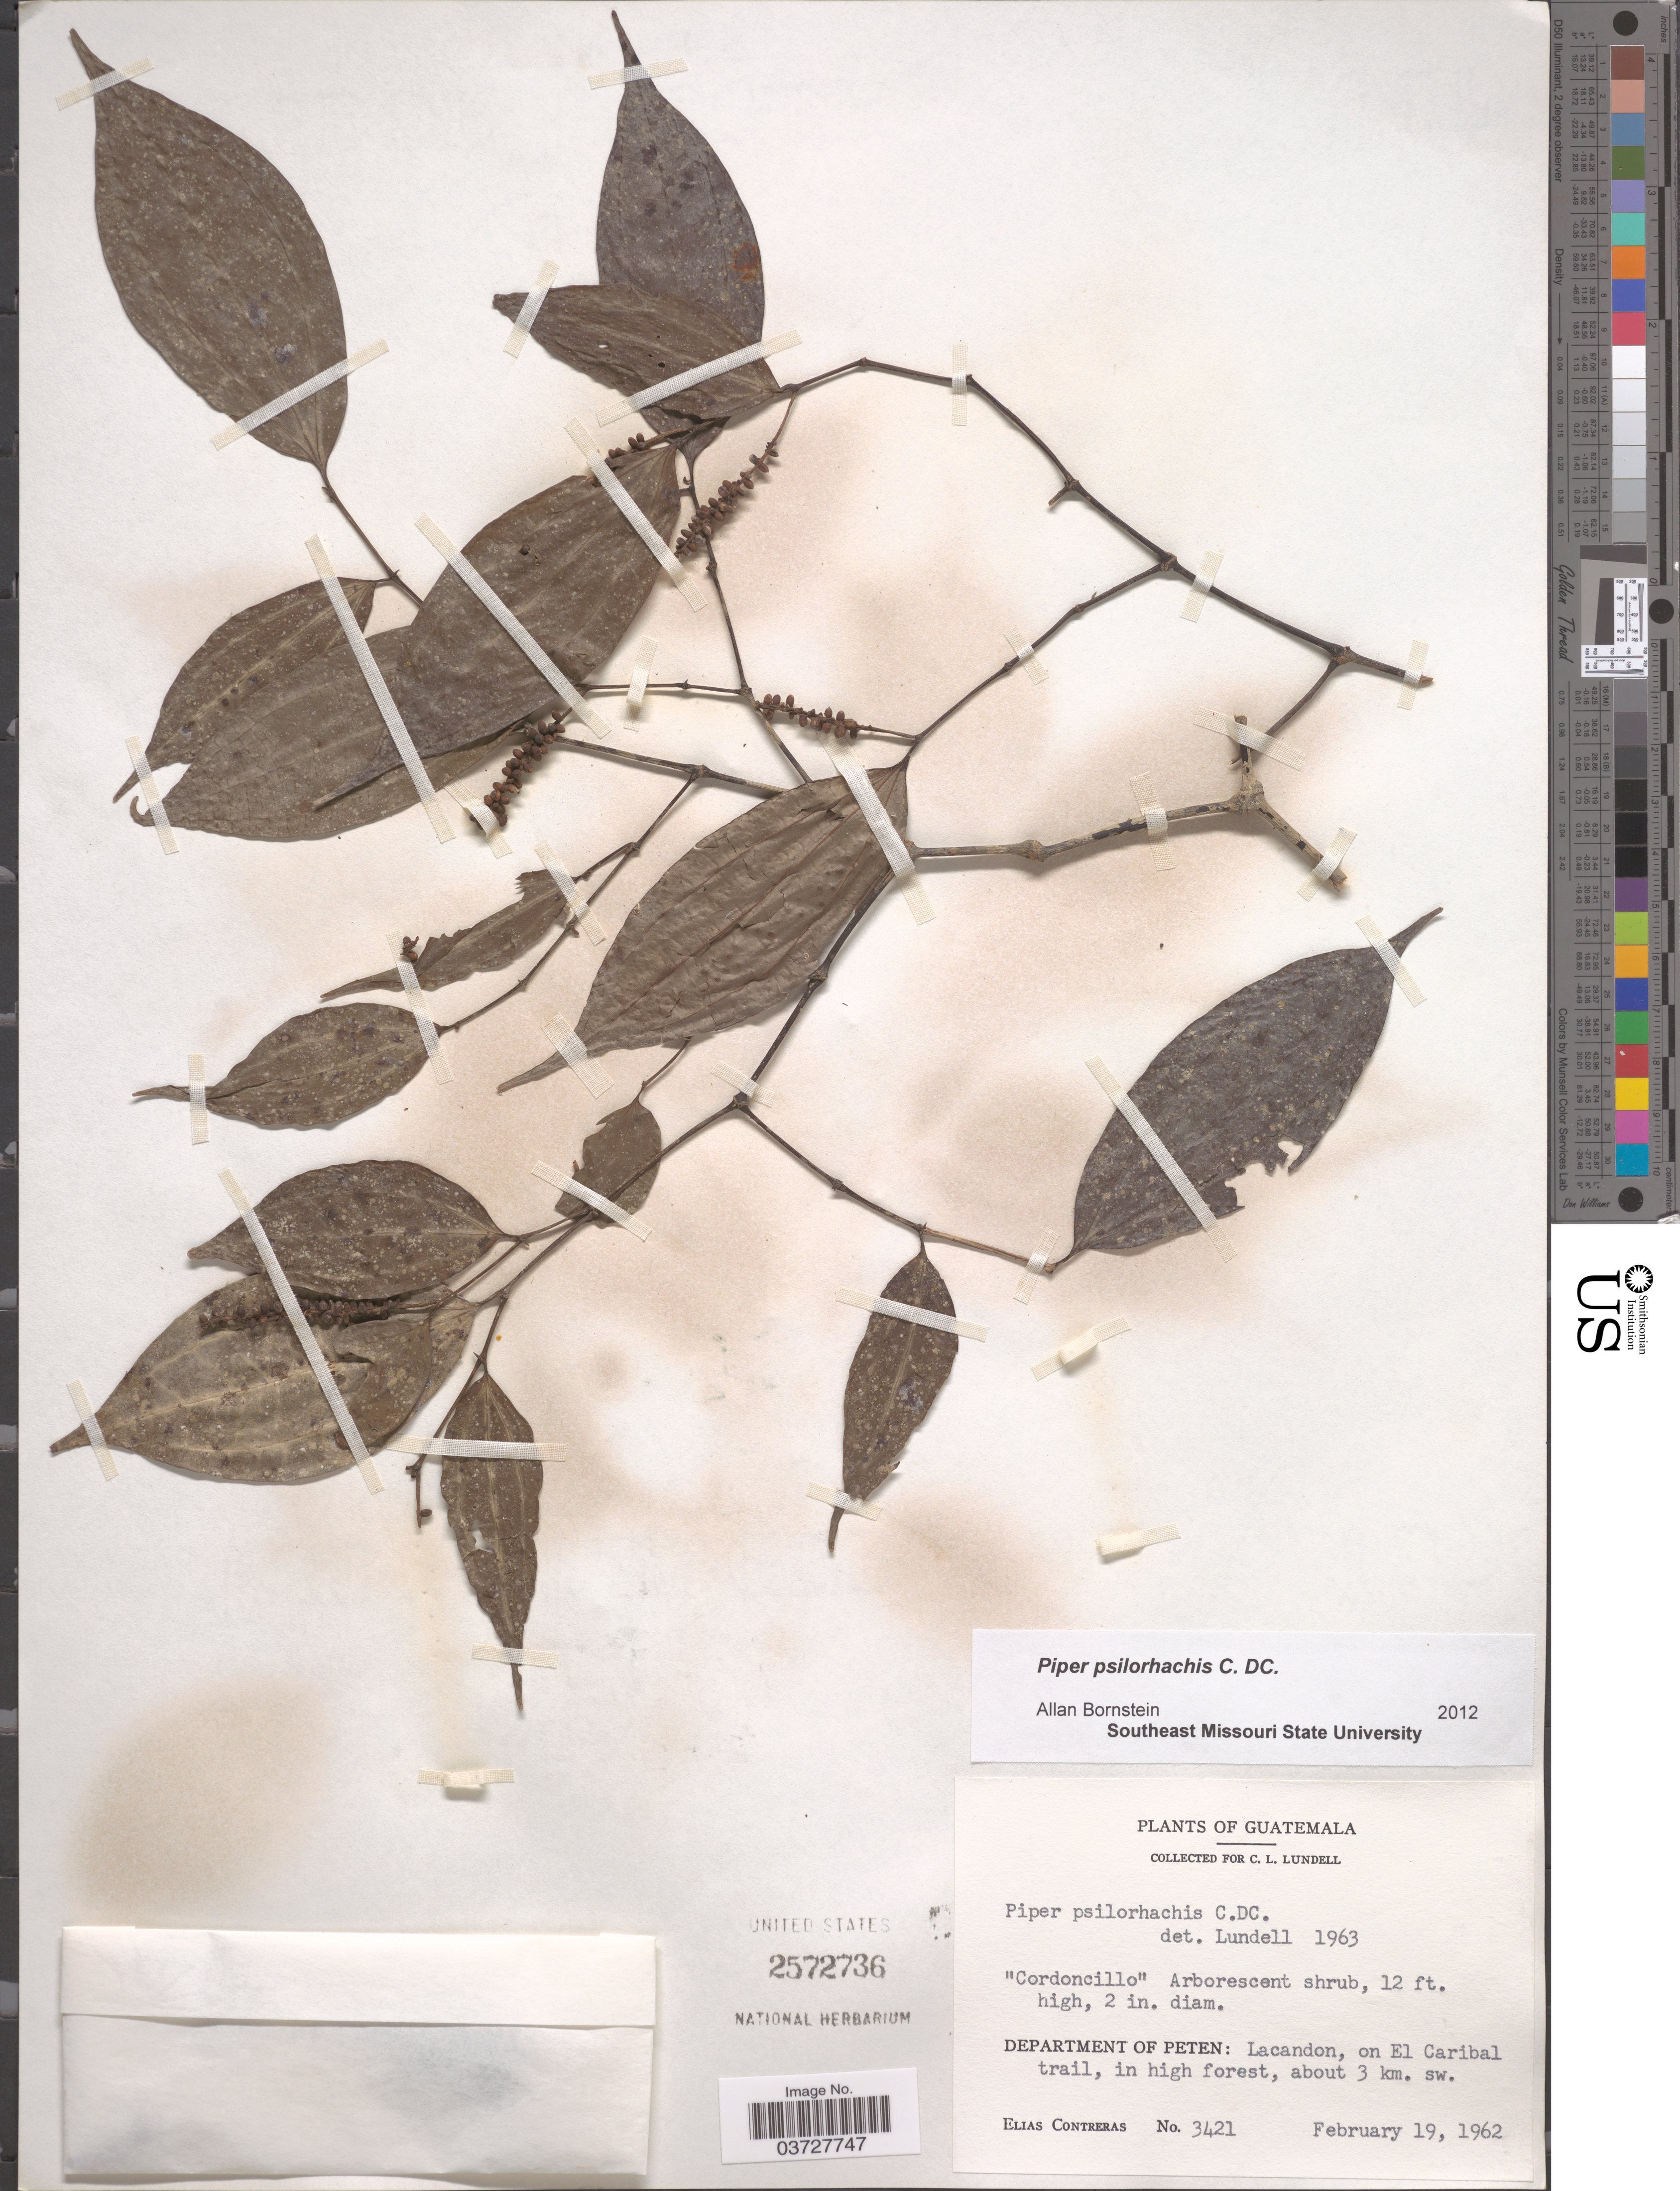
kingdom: Plantae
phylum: Tracheophyta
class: Magnoliopsida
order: Piperales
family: Piperaceae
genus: Piper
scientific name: Piper psilorhachis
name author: C. DC.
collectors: E. Contreras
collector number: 3421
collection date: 1962-02-19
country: Guatemala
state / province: El Peten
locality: Department of Peten: Lacadon, on El Caribal trail, in high forest, about 3 km. sw.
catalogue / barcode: US 2572736